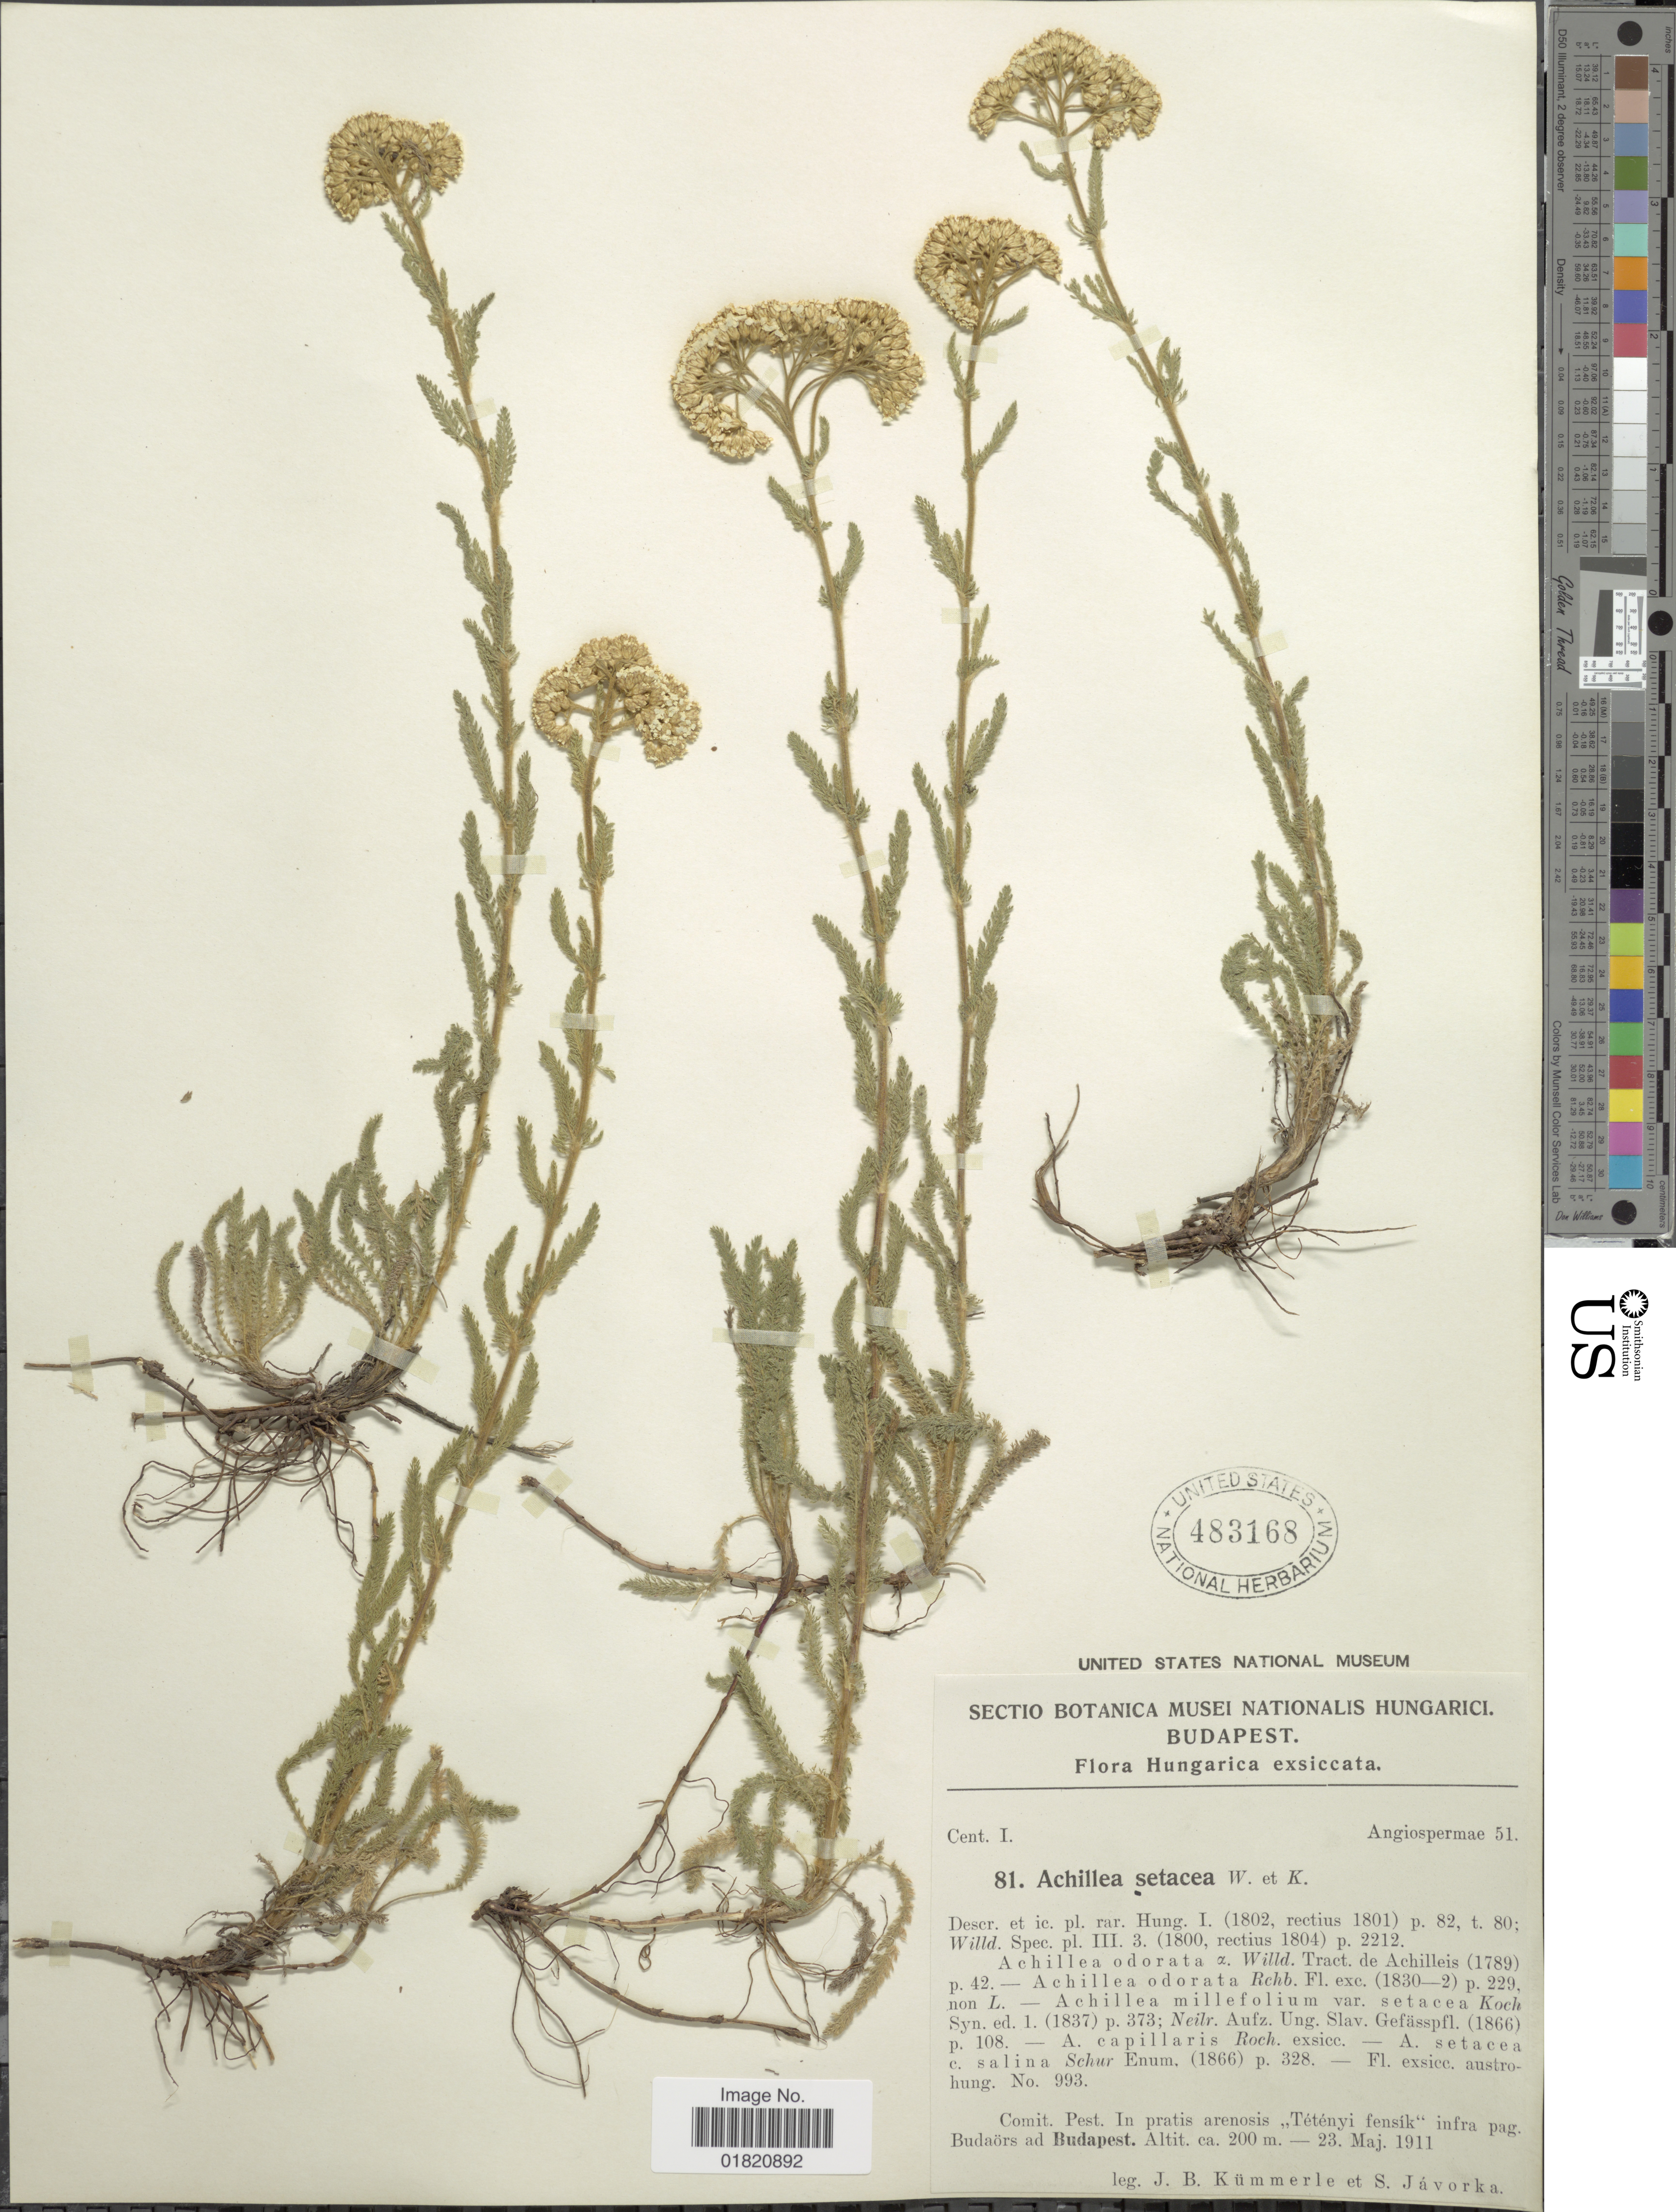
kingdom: Plantae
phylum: Tracheophyta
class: Magnoliopsida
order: Asterales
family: Asteraceae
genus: Achillea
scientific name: Achillea setacea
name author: Waldst. & Kit.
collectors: J. Kummerle & S. Javorka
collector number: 81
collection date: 1911-05-23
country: Hungary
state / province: Budapest, Capital District of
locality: Comit. Pest. In pratis arenosis "Tétényi fensik" infra pag. Budaörs ad Budapest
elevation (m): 200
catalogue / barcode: US 483168